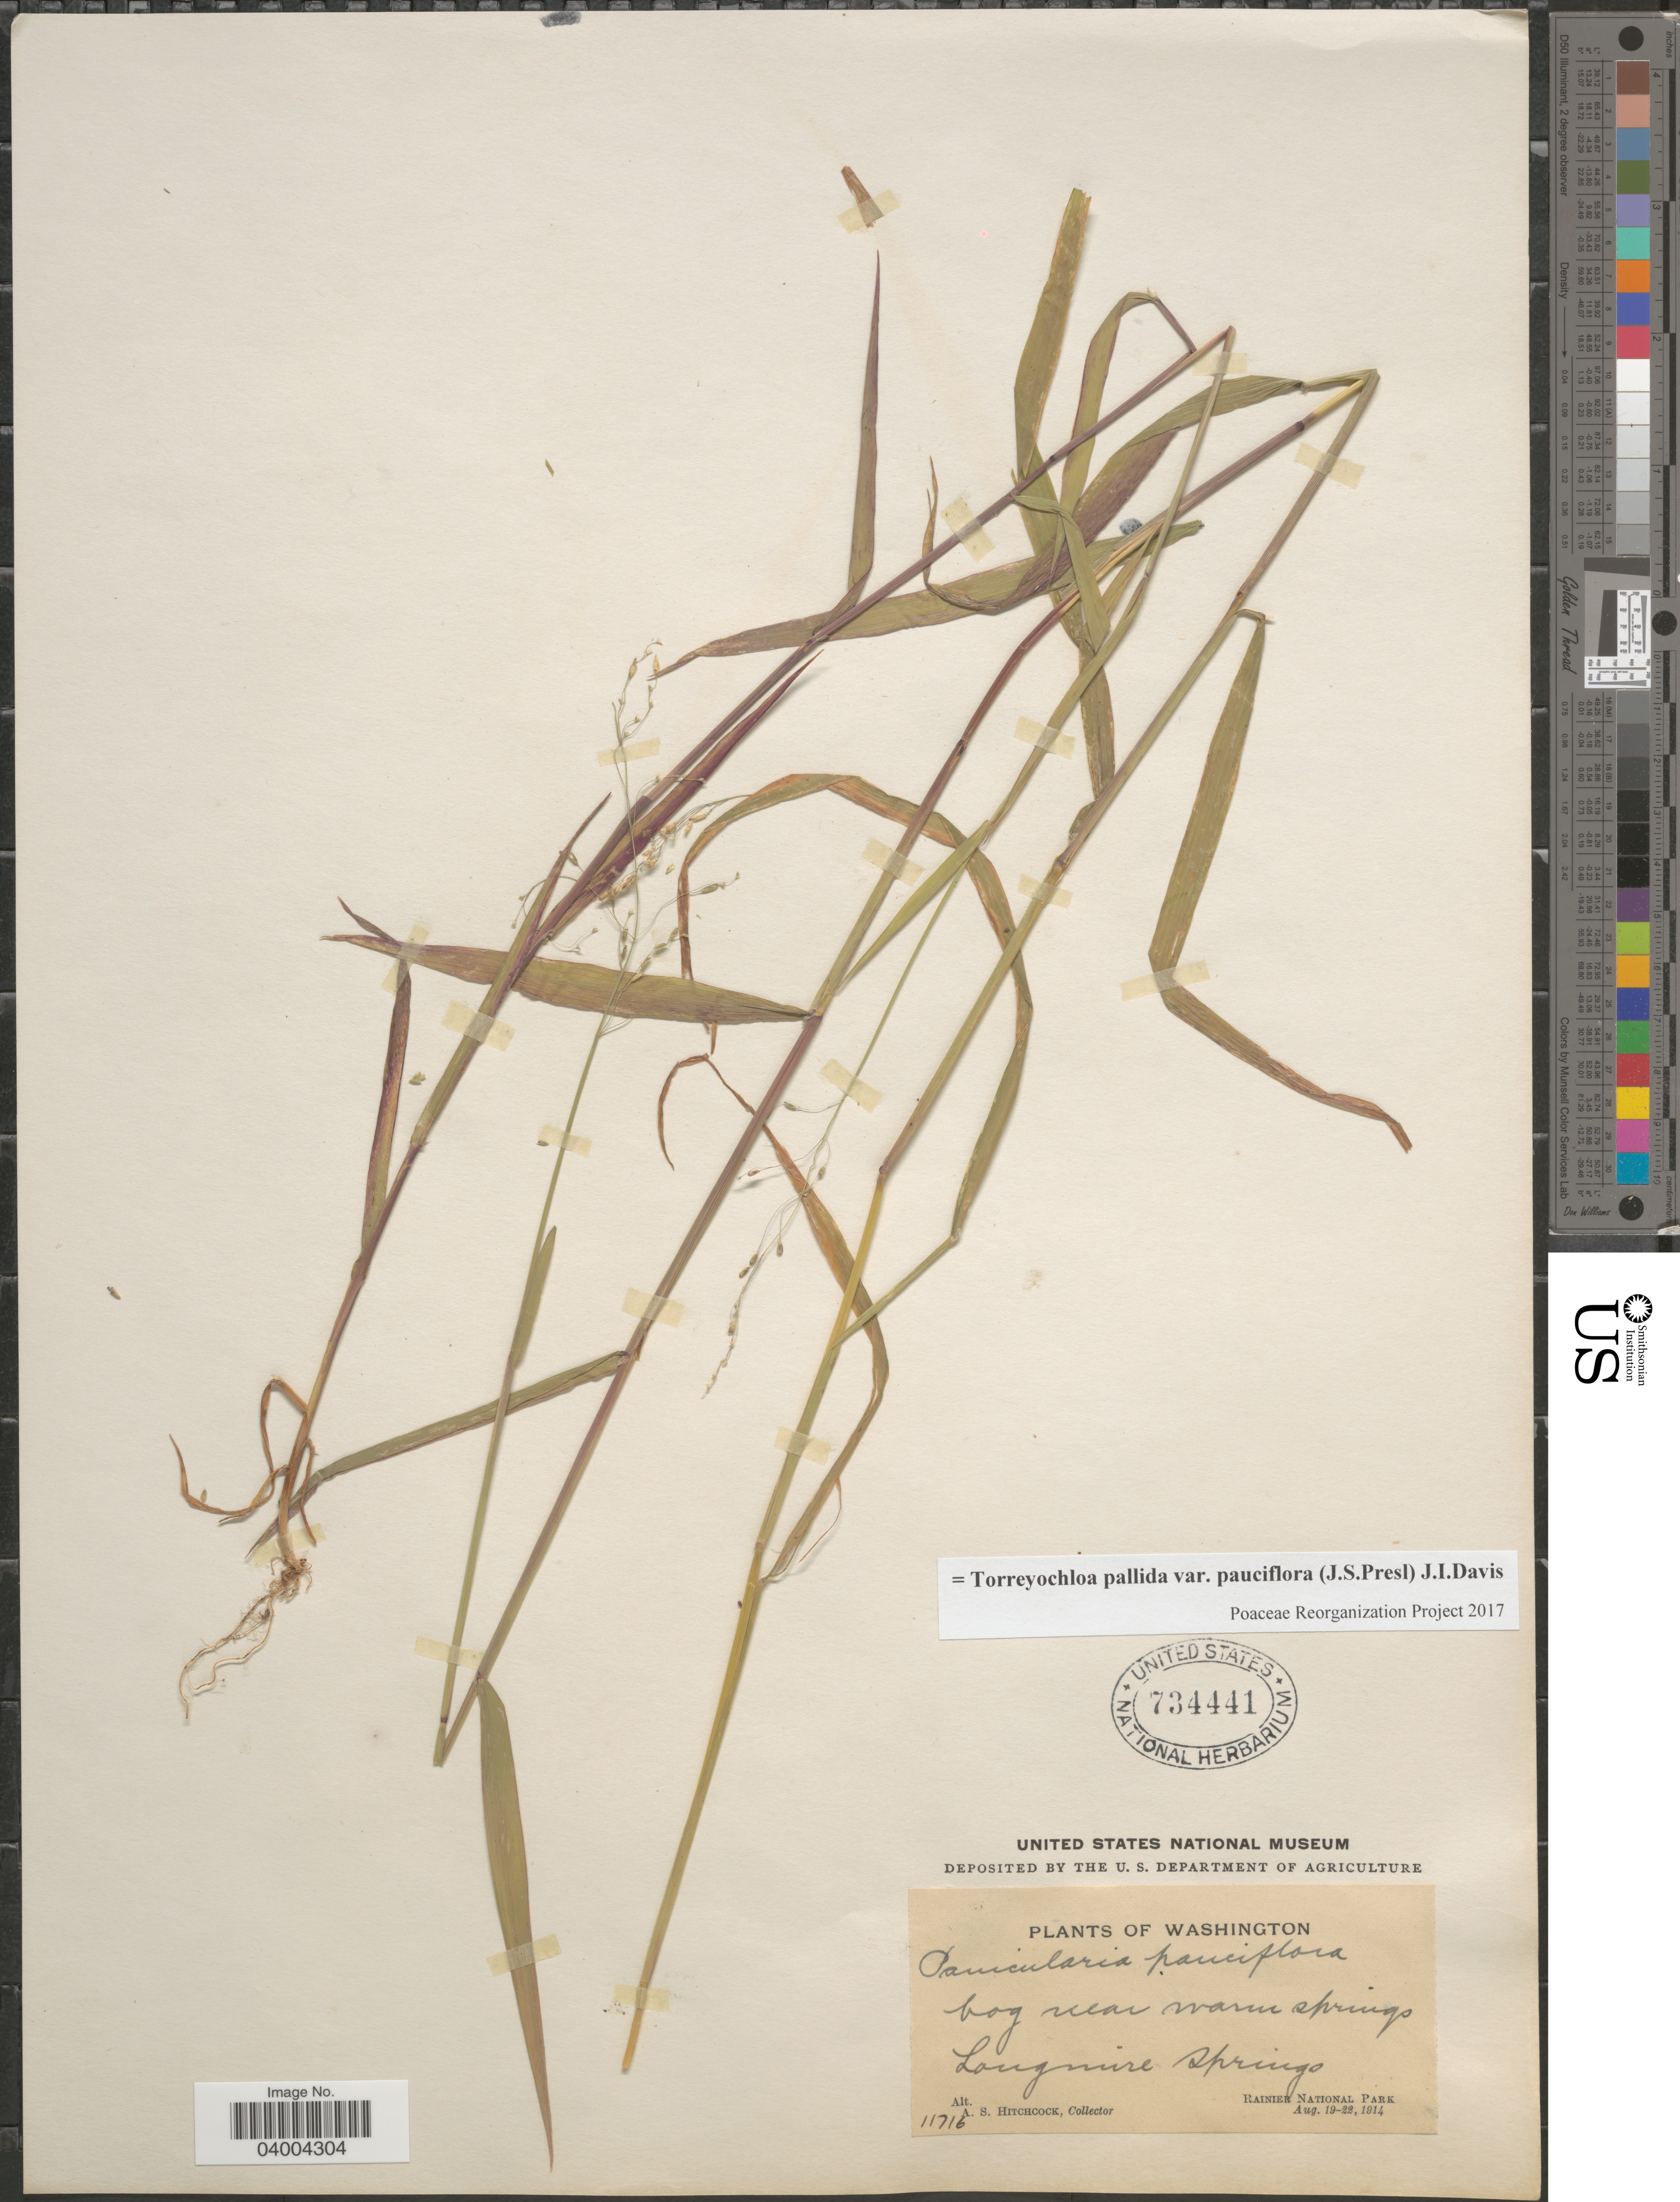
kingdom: Plantae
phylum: Tracheophyta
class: Liliopsida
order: Poales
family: Poaceae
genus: Torreyochloa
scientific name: Torreyochloa pallida var. pauciflora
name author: (J. Presl) J.I. Davis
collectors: A. S. Hitchcock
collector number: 11716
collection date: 1914-08-19/1914-08-22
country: United States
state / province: Washington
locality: Bog near warm springs. Longmire Springs. Rainier National Park.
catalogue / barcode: US 734441